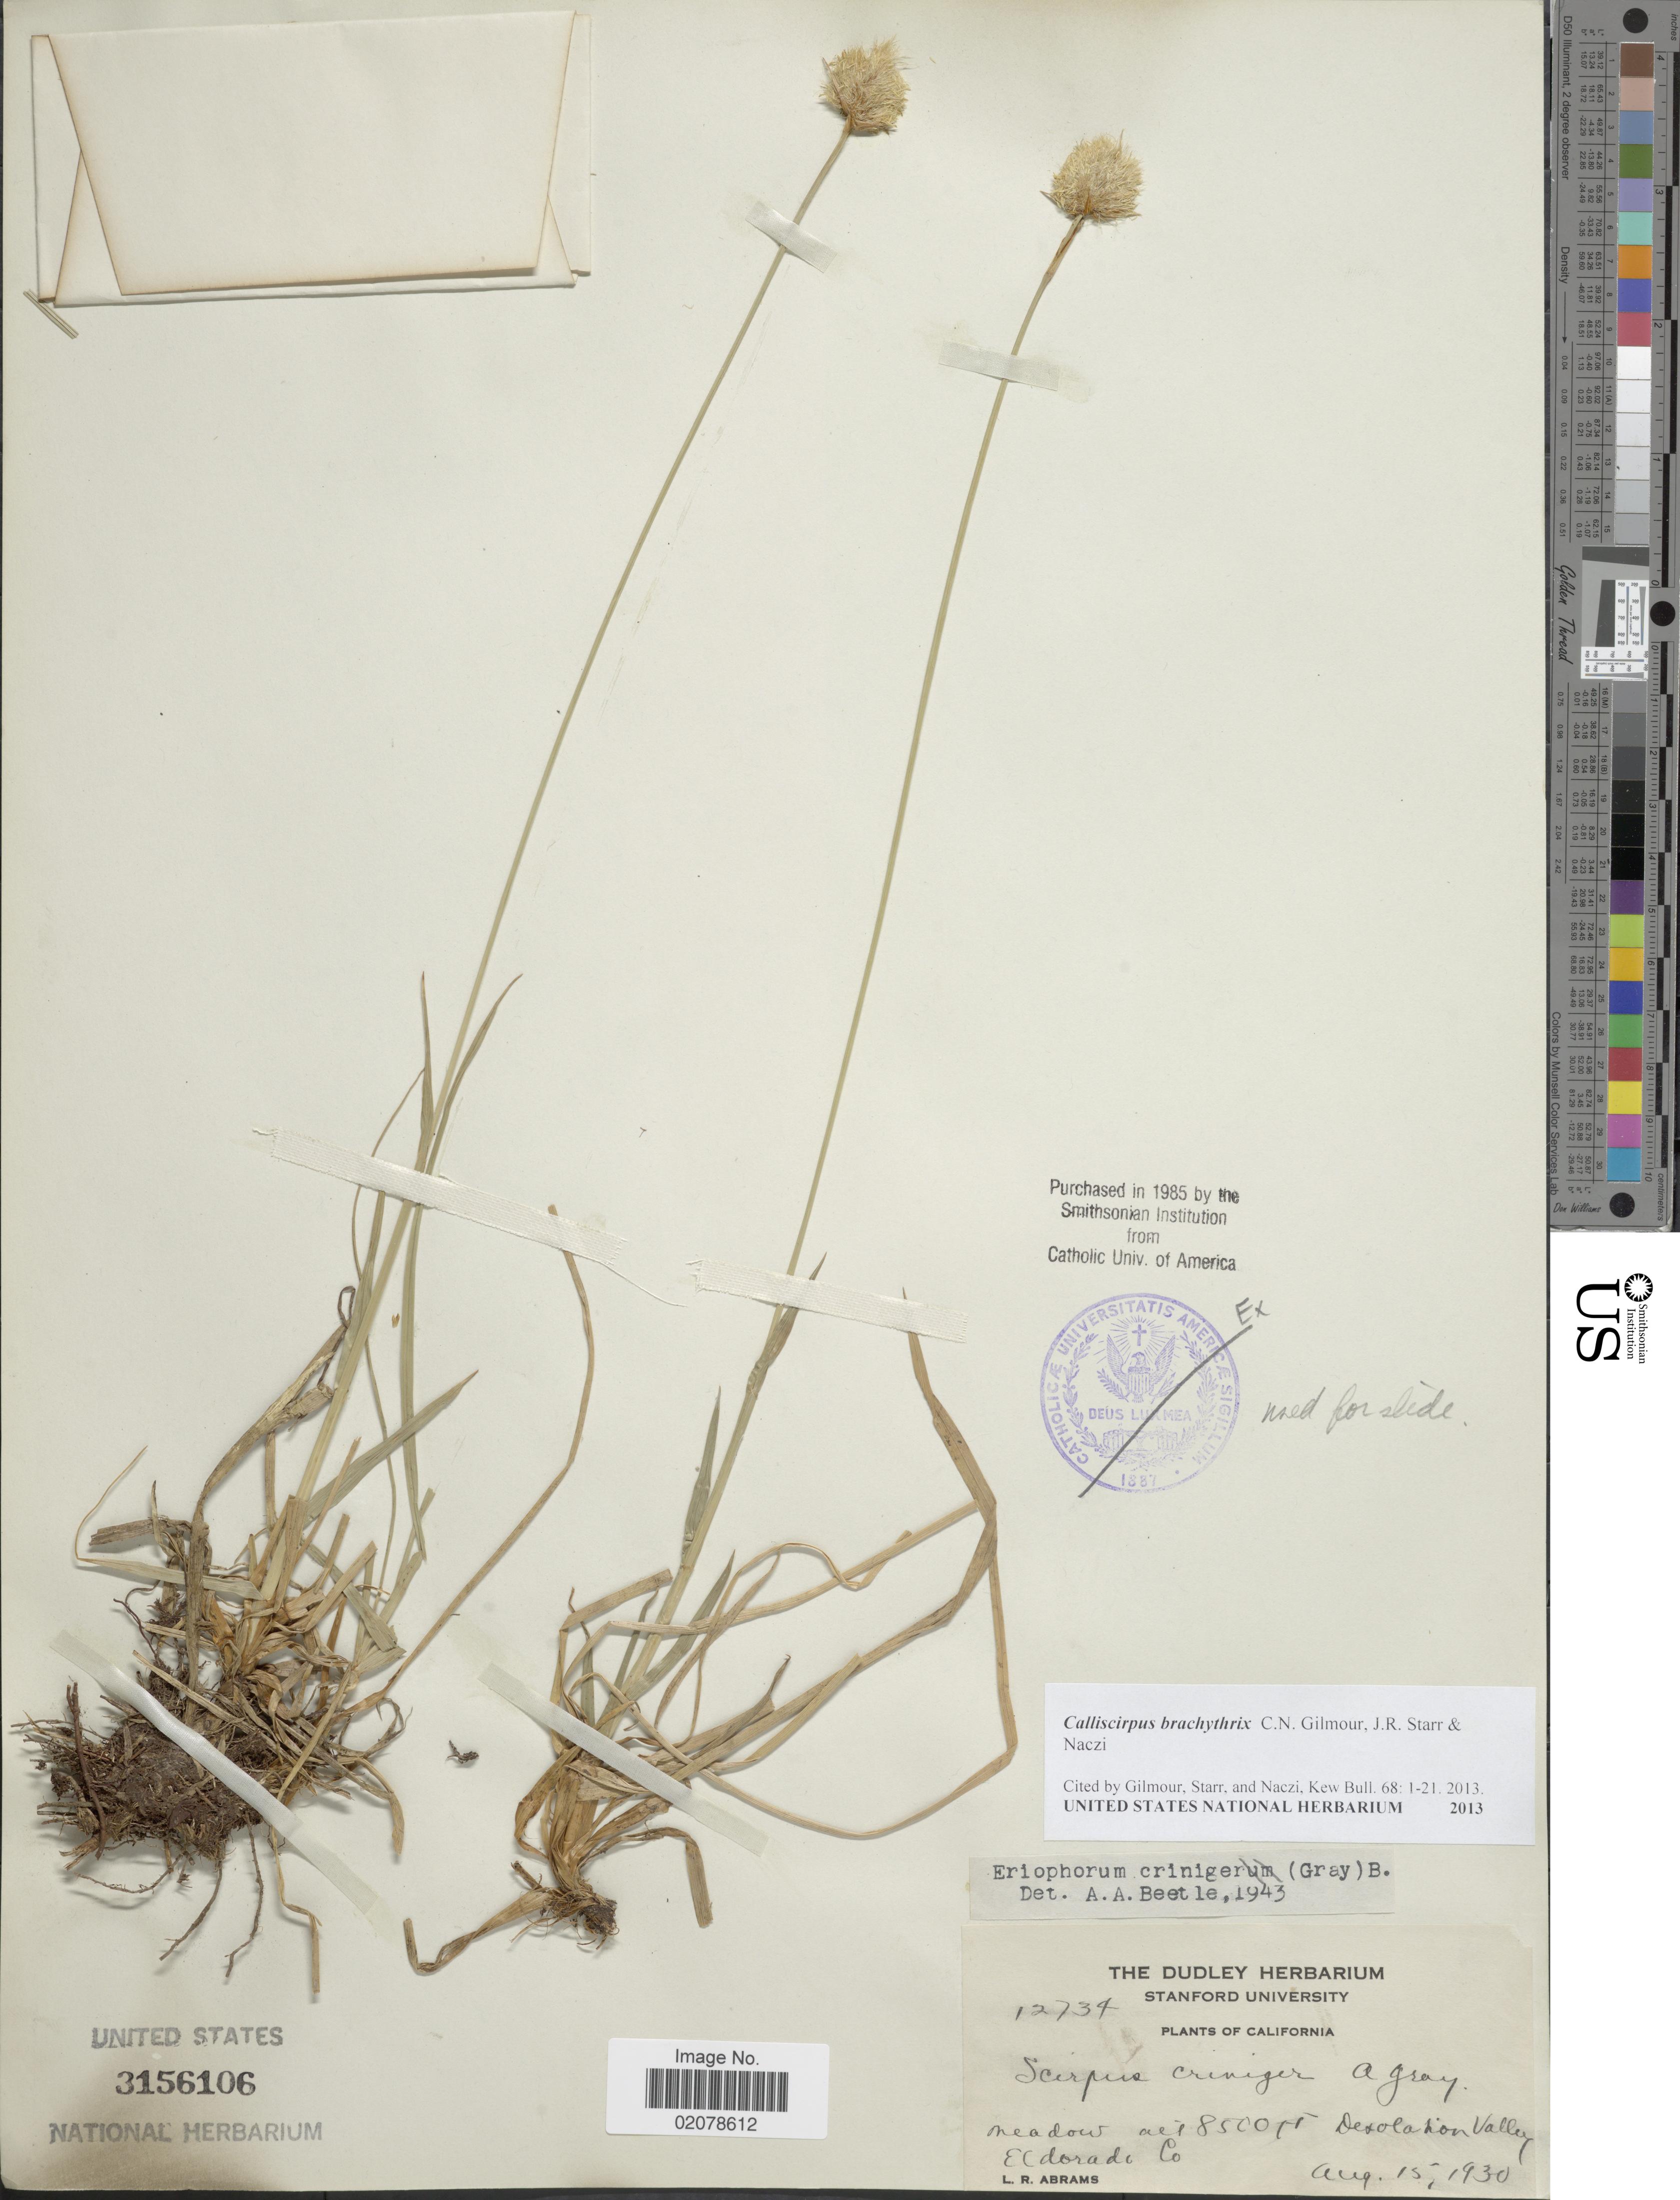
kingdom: Plantae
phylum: Tracheophyta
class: Liliopsida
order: Poales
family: Cyperaceae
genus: Calliscirpus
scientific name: Calliscirpus brachythrix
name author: C.N. Gilmour et al.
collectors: L. Abrams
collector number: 12734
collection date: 1930-08-15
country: United States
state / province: California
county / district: El Dorado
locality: El Dorado Co. Desolation Valley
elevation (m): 2591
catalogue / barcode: US 3156106